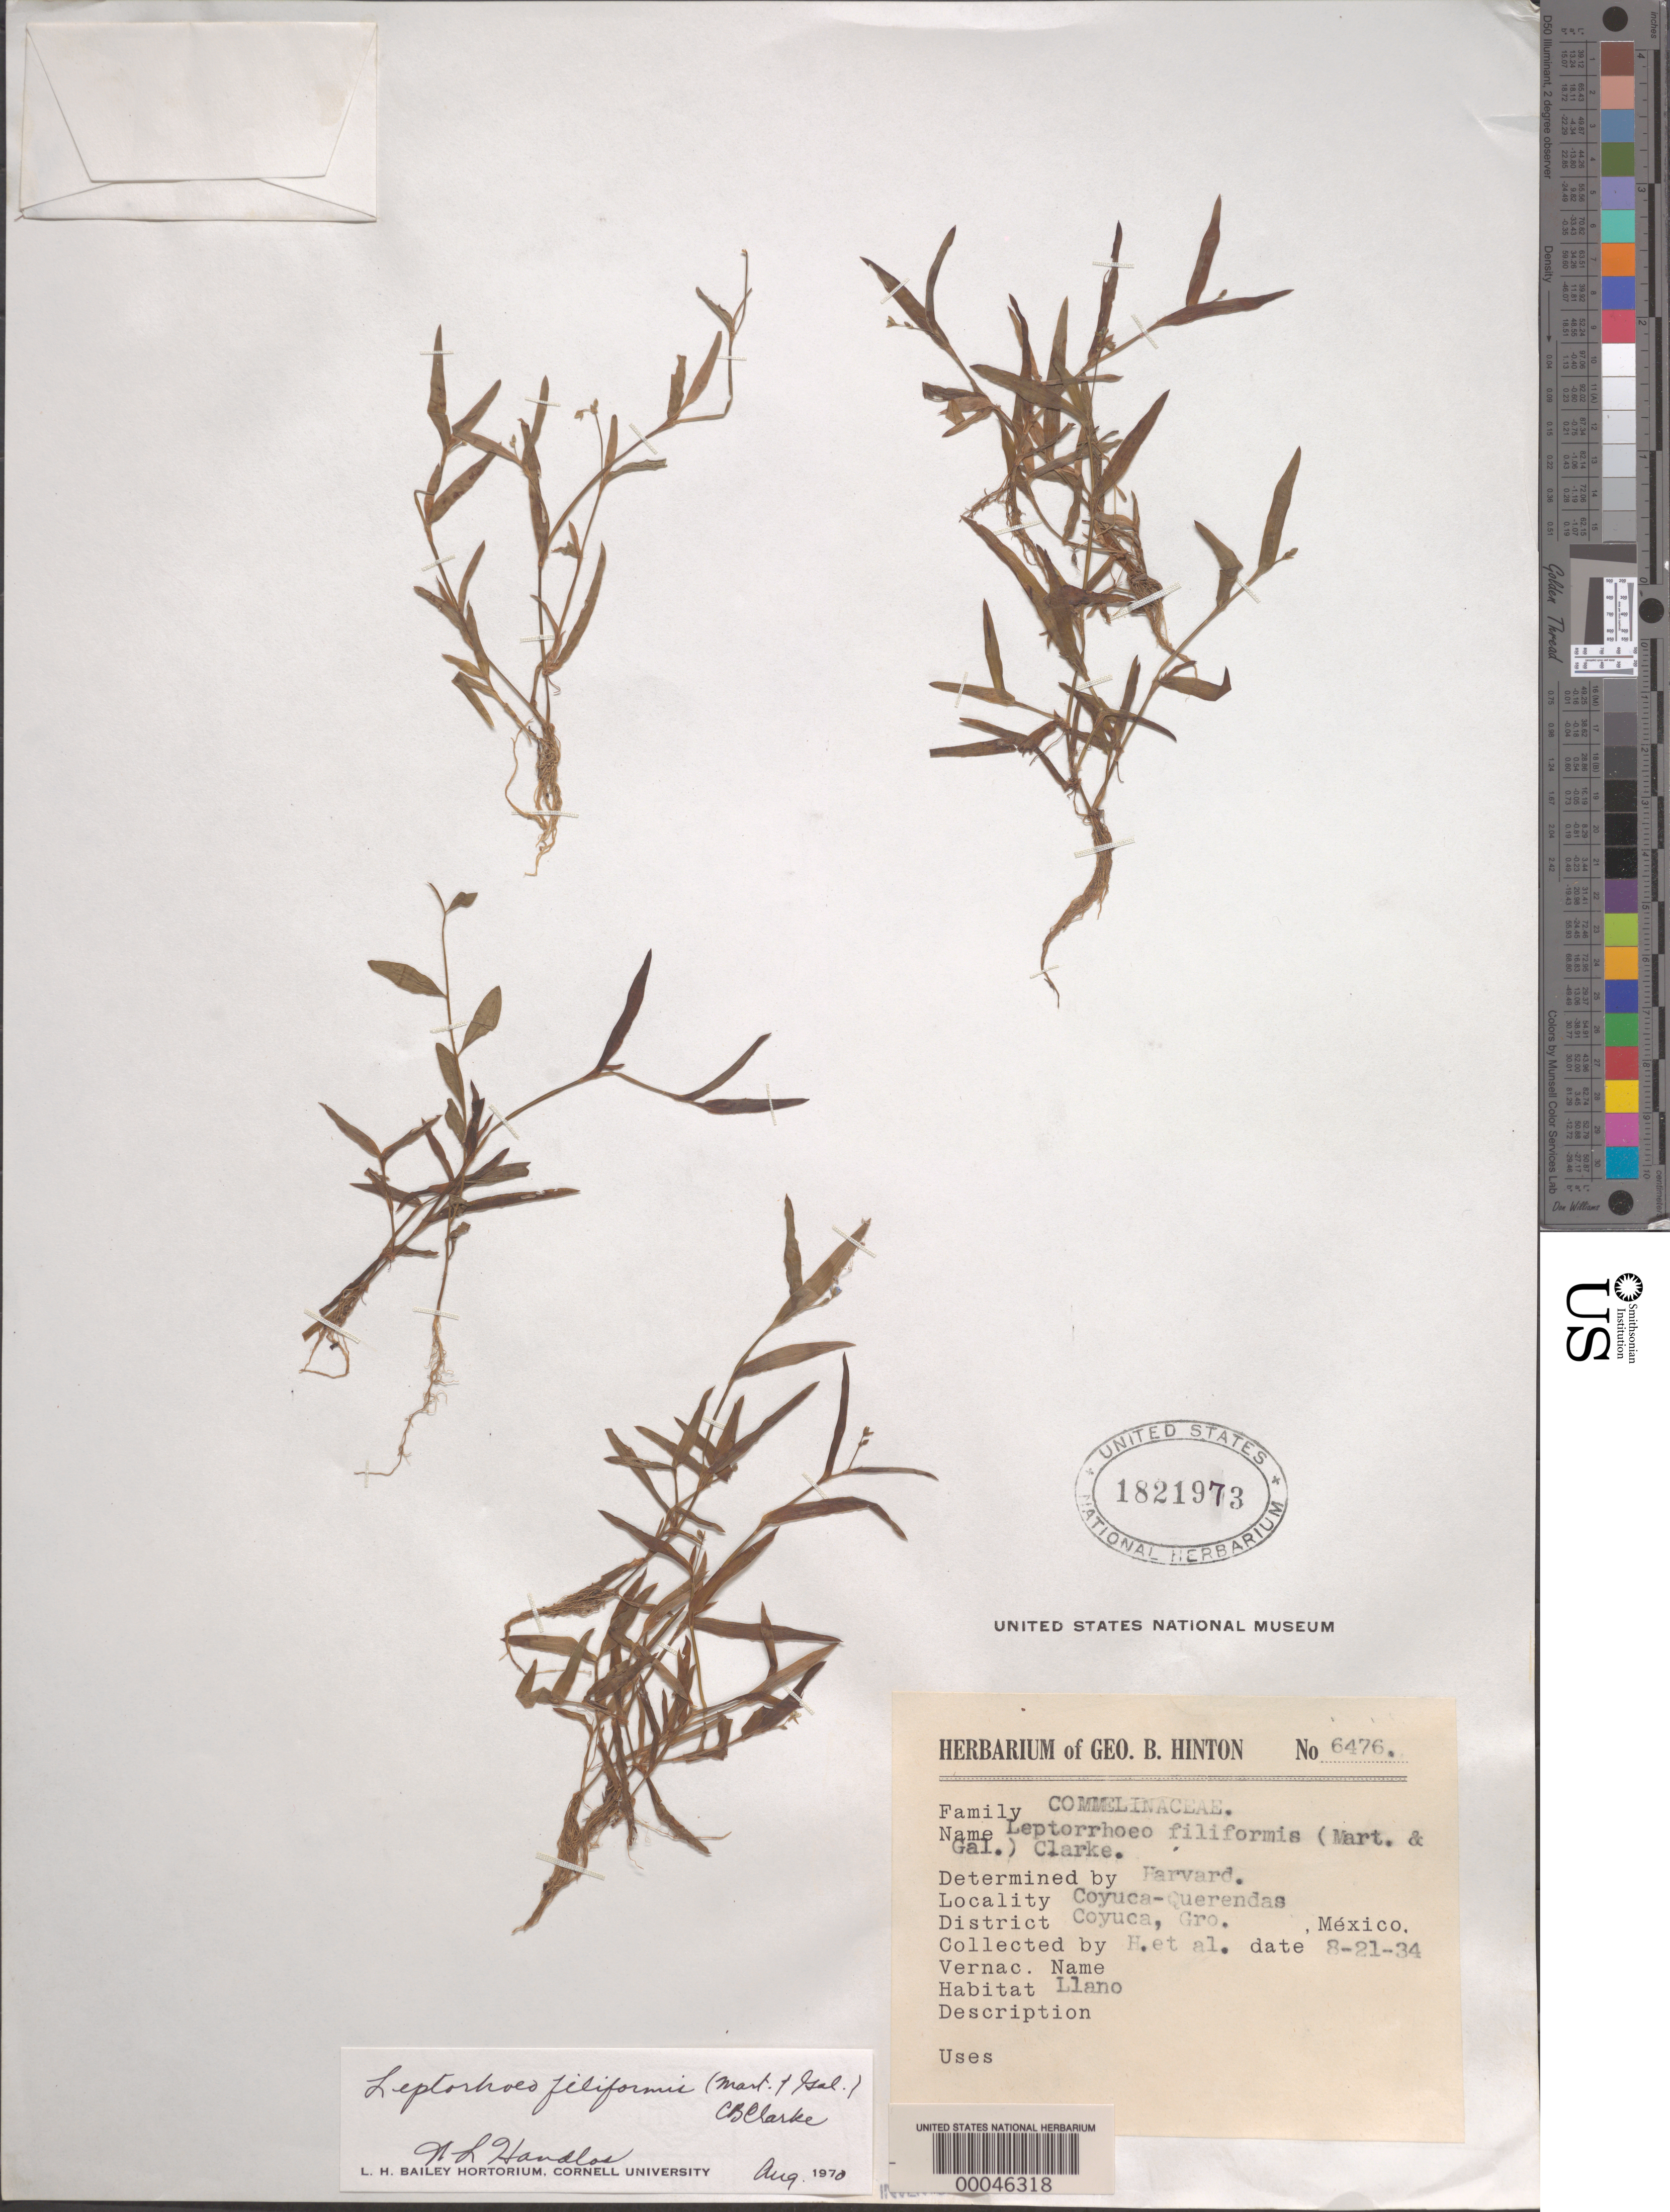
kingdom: Plantae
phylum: Tracheophyta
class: Liliopsida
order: Commelinales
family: Commelinaceae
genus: Callisia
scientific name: Callisia filiformis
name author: (M. Martens & Galeotti) D.R. Hunt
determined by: Handlos, W. L.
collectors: G. B. Hinton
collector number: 6476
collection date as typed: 21 Aug 1934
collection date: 1934-08-21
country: Mexico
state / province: Guerrero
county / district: Coyuca De Benítez / Coyuca De Catalán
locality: Coyuca mun. (?), Coyuca-Querendas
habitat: Llano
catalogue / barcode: US 1821973